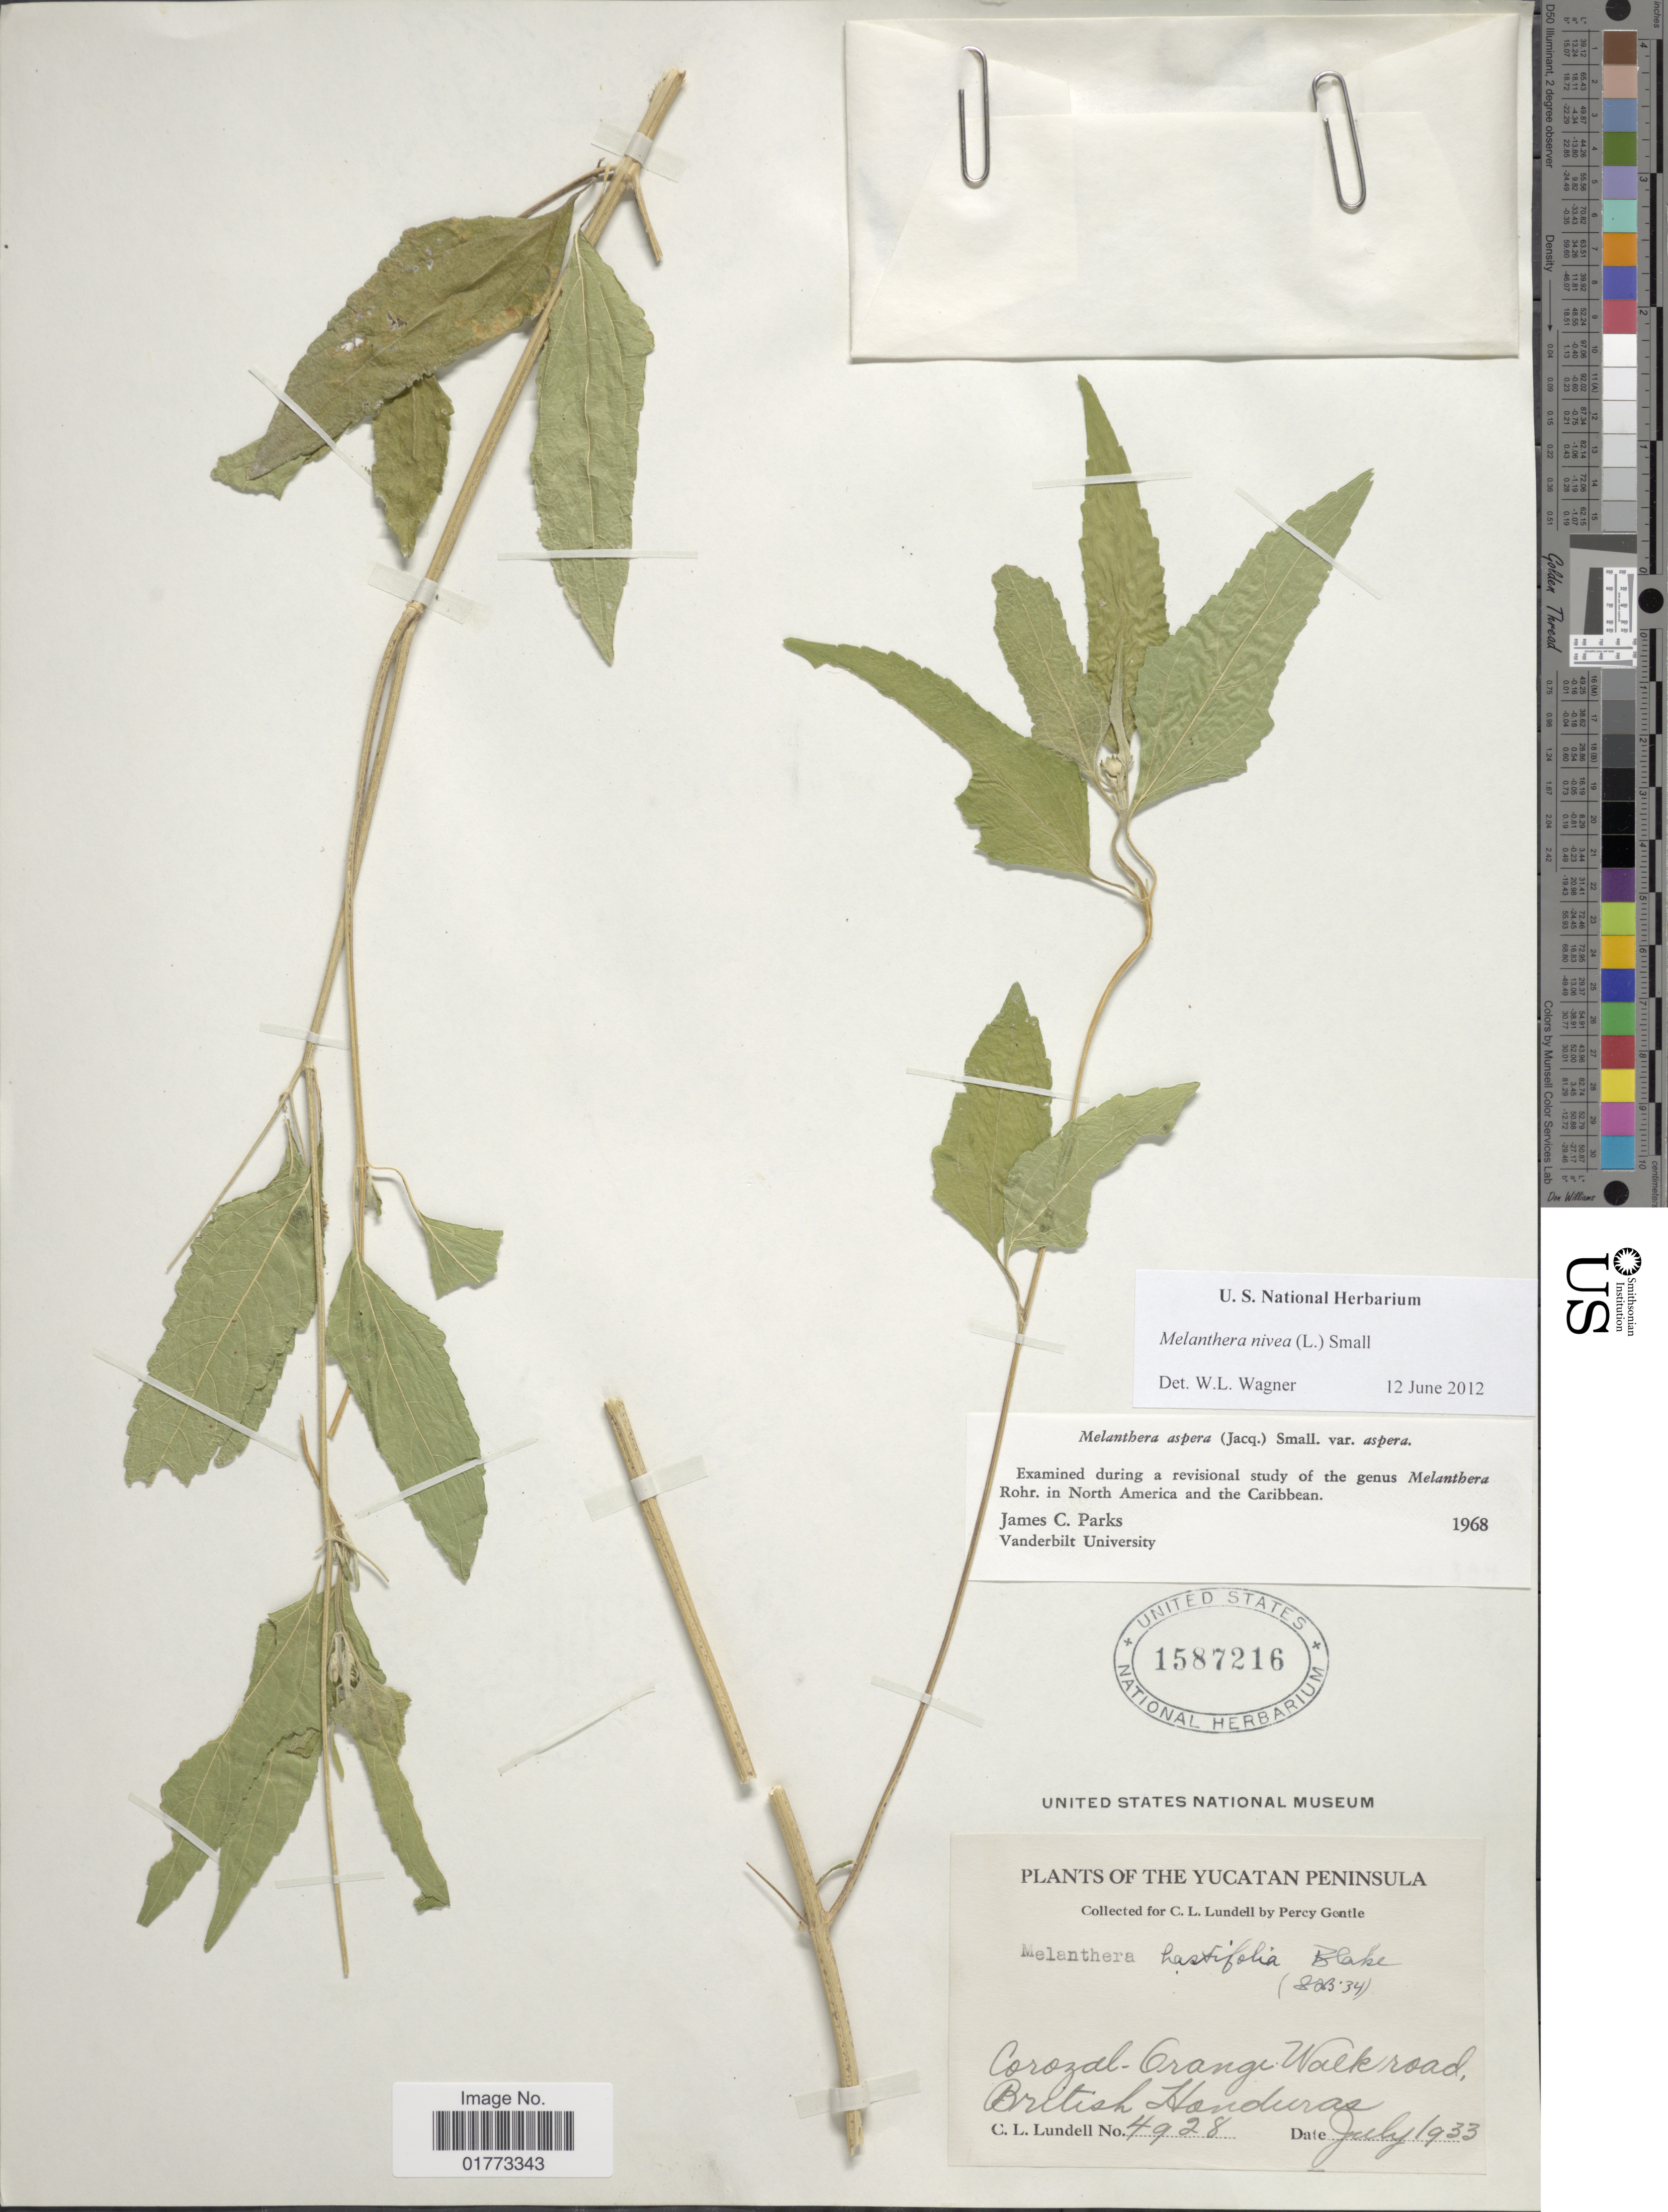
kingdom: Plantae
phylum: Tracheophyta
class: Magnoliopsida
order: Asterales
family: Asteraceae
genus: Melanthera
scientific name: Melanthera nivea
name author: (L.) Small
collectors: C. L. Lundell & P. H. Gentle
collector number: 4928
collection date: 1933-07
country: Belize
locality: Yucatan Peninsula, Corozal-Orange Walk road, British Honduras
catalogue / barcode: US 1587216